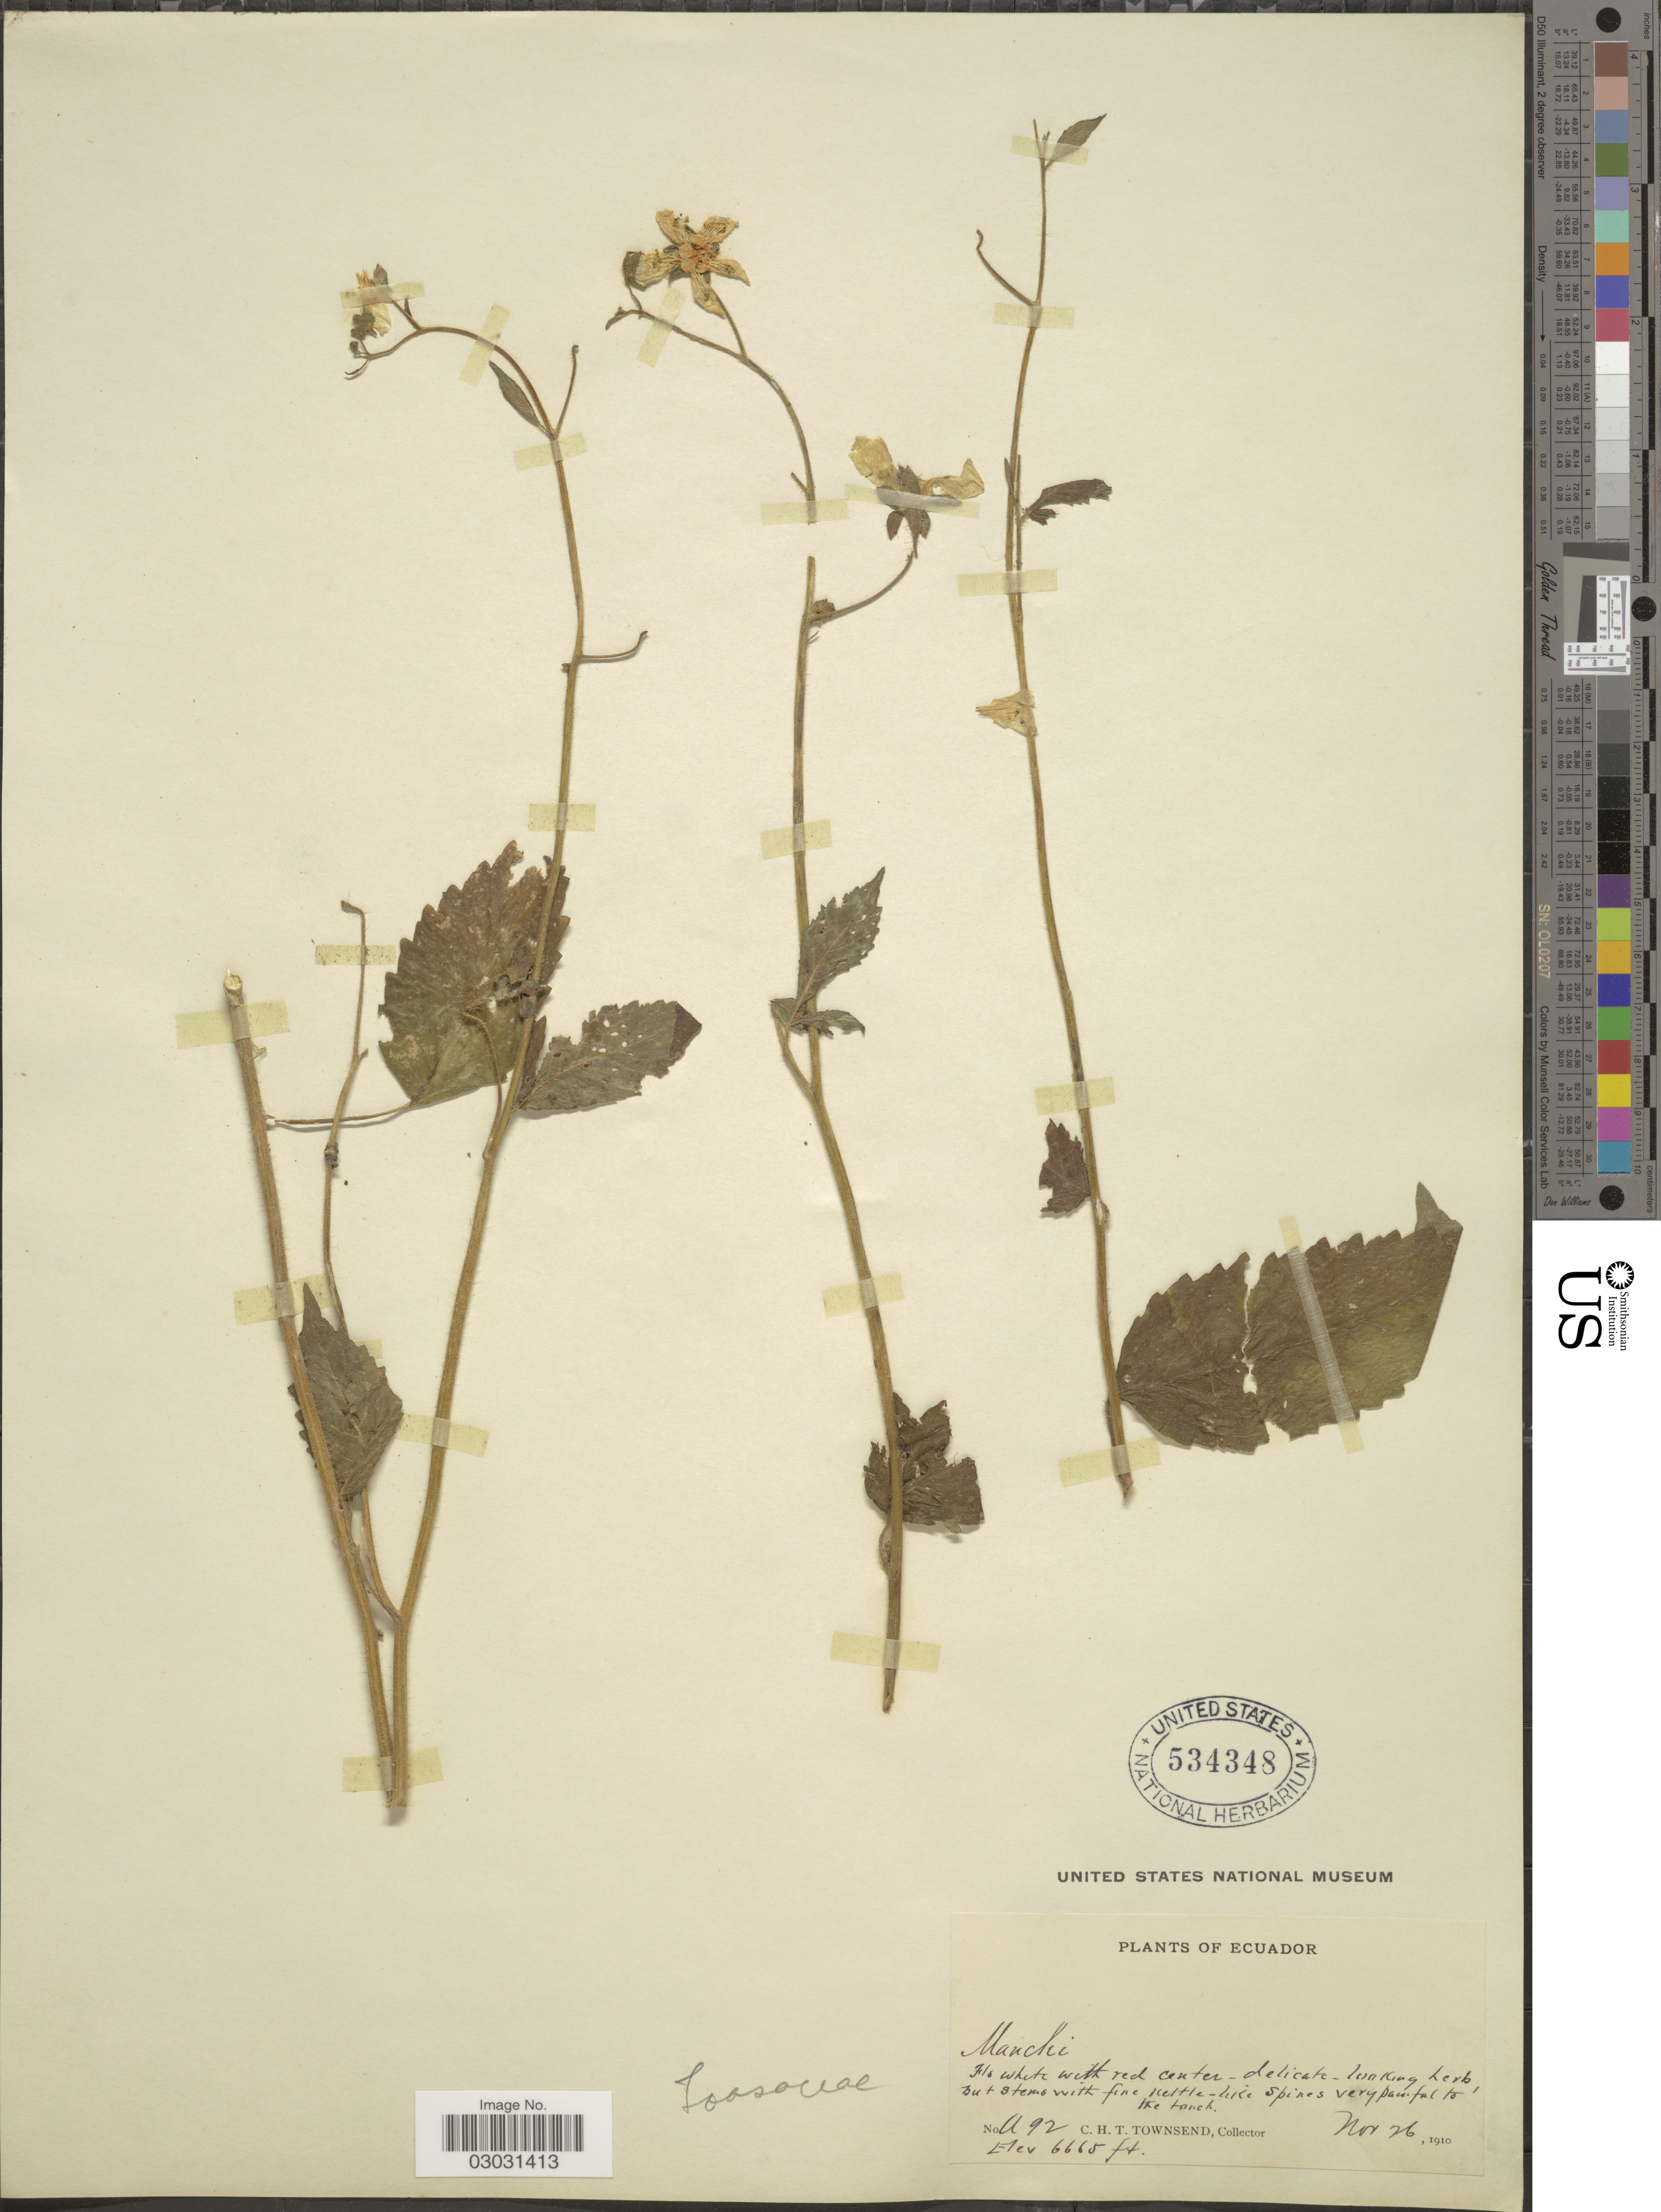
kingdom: Plantae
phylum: Tracheophyta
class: Magnoliopsida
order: Cornales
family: Loasaceae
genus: Nasa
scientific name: Nasa sp.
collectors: C. H. T. Townsend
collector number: A92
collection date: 1910-11-26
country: Ecuador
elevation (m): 2031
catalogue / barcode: US 534348